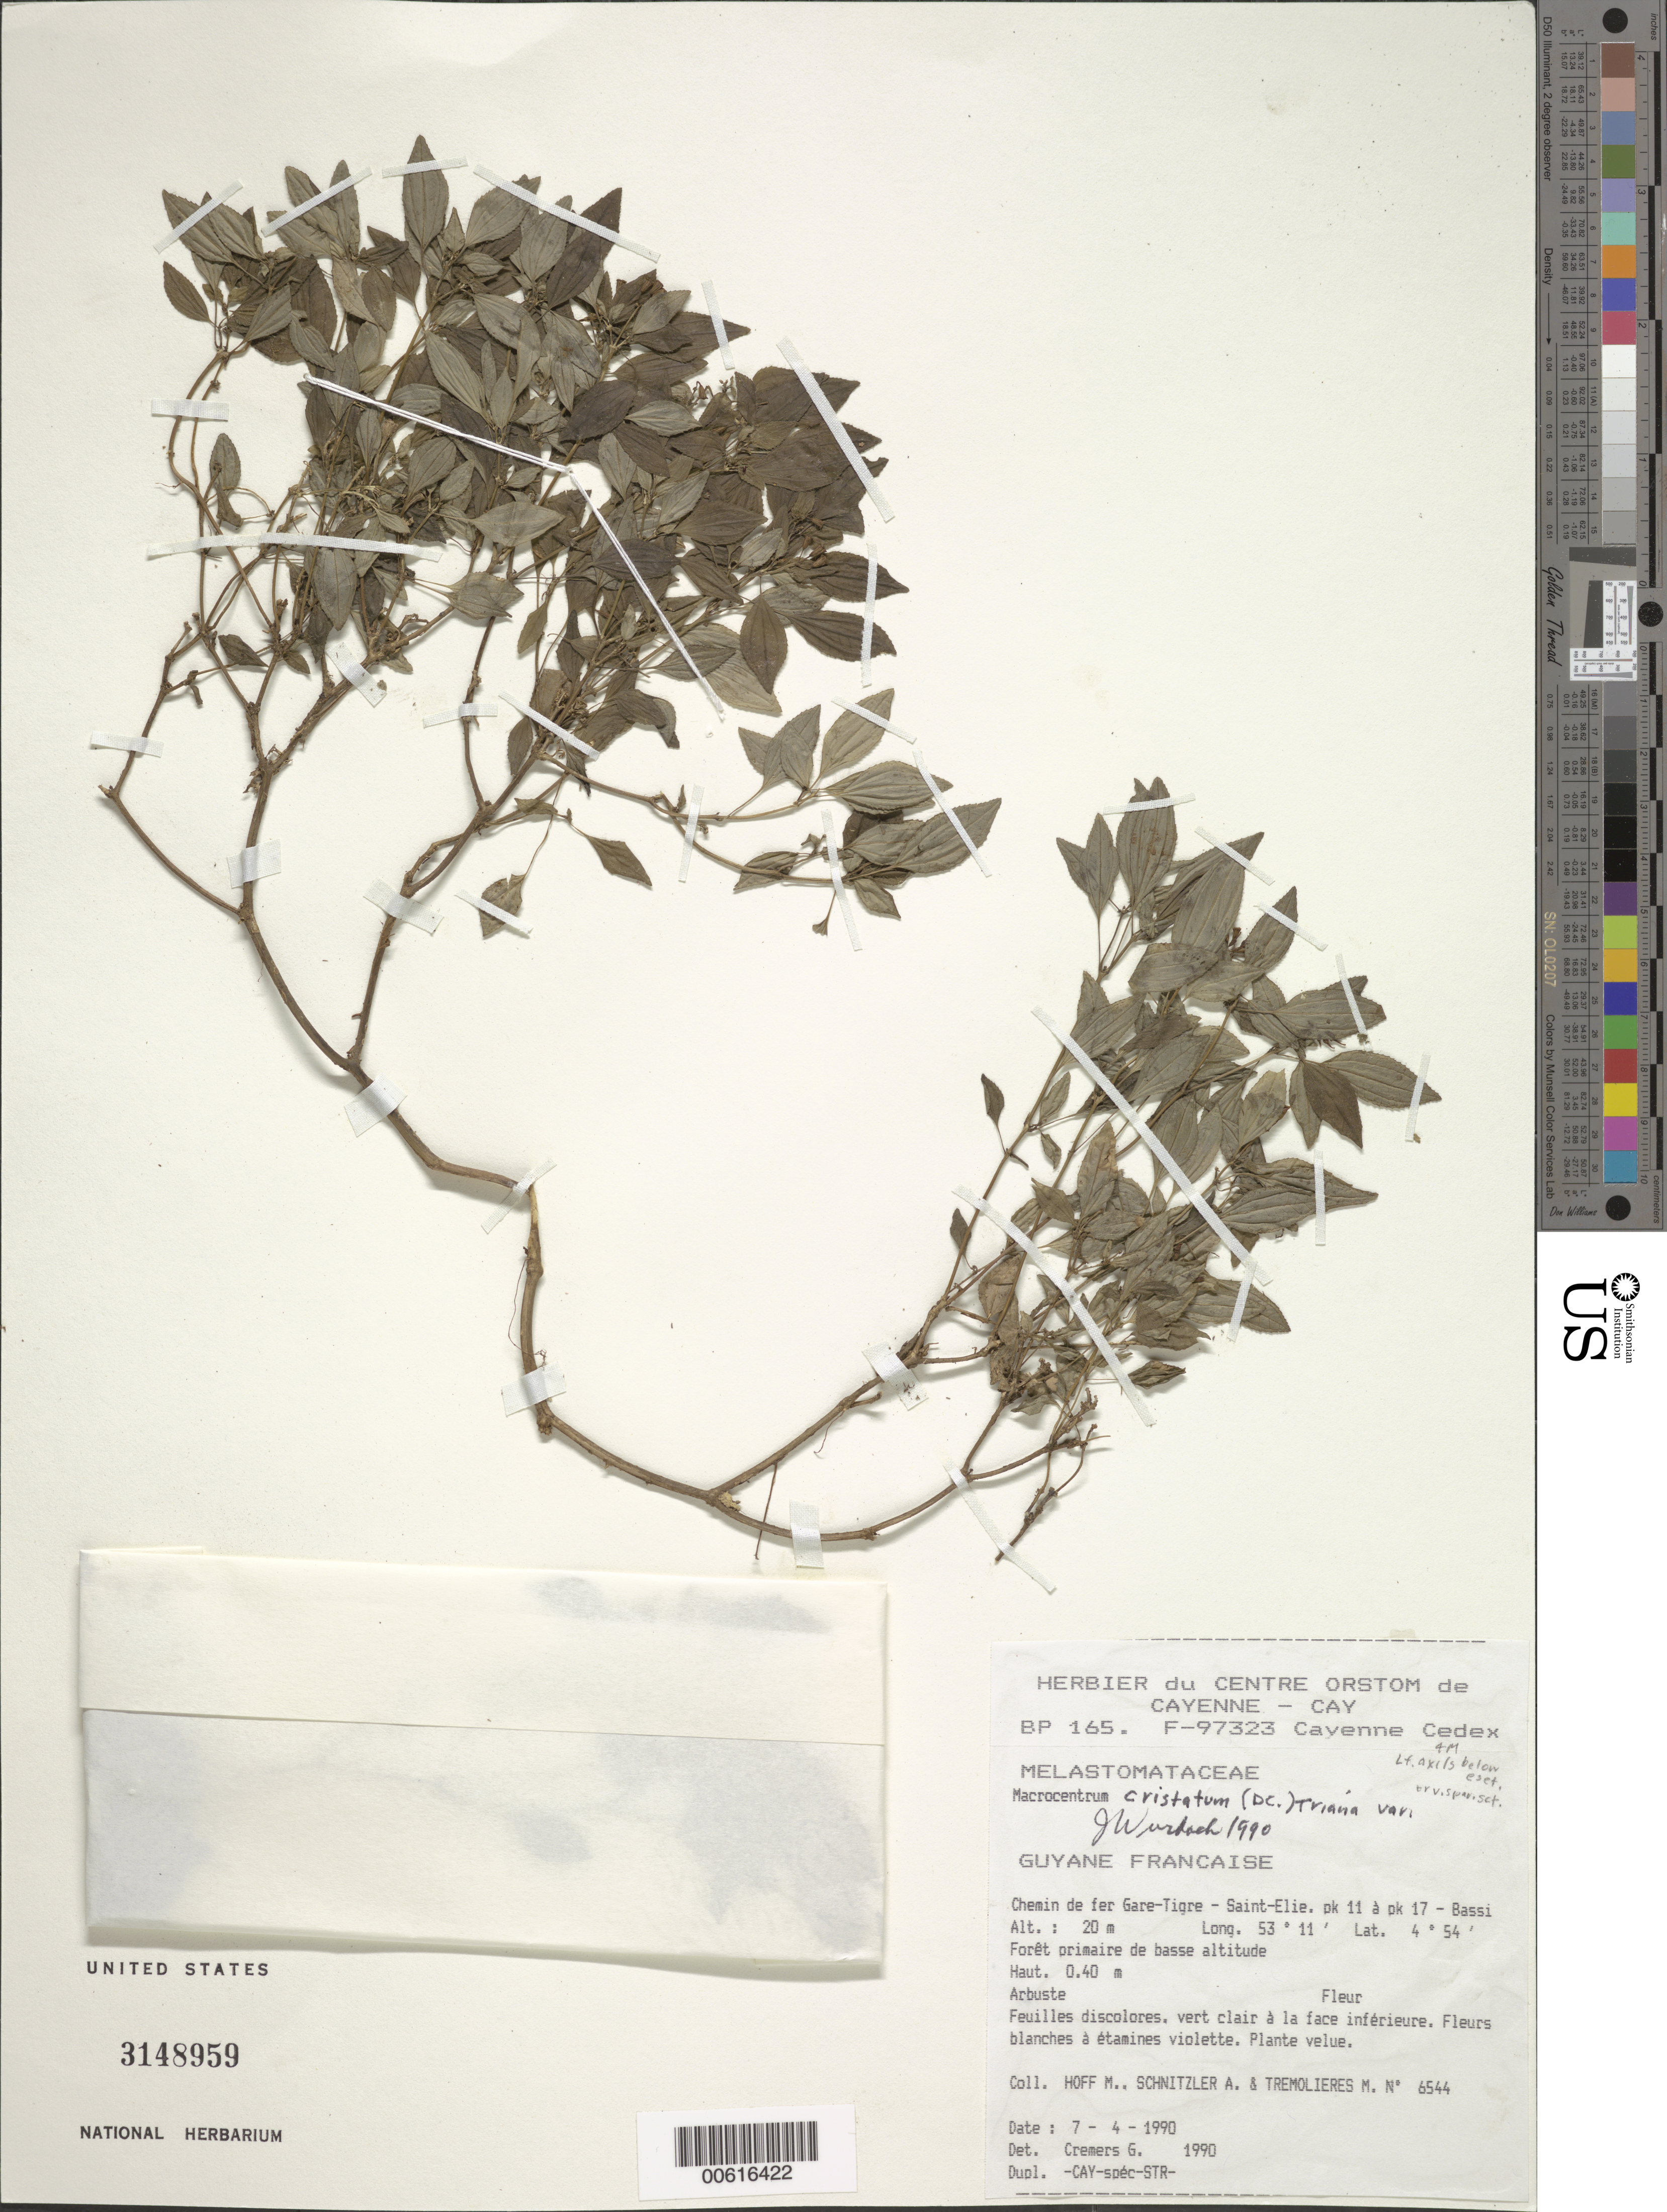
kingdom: Plantae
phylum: Tracheophyta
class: Magnoliopsida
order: Myrtales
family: Melastomataceae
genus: Macrocentrum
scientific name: Macrocentrum cristatum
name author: (DC.) Triana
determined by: Wurdack, John J., (US), US (UNITED STATES)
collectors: M. Hoff, A. Schnitzler & M. Tremolieres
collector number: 6544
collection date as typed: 7-Apr-90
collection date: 1990-04-07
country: French Guiana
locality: St. Élie, Chemin de fer Gare-Tigre, pk 11-17 - Bassi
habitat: Foret primaire de basse altitude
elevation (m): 20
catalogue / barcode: US 3148959